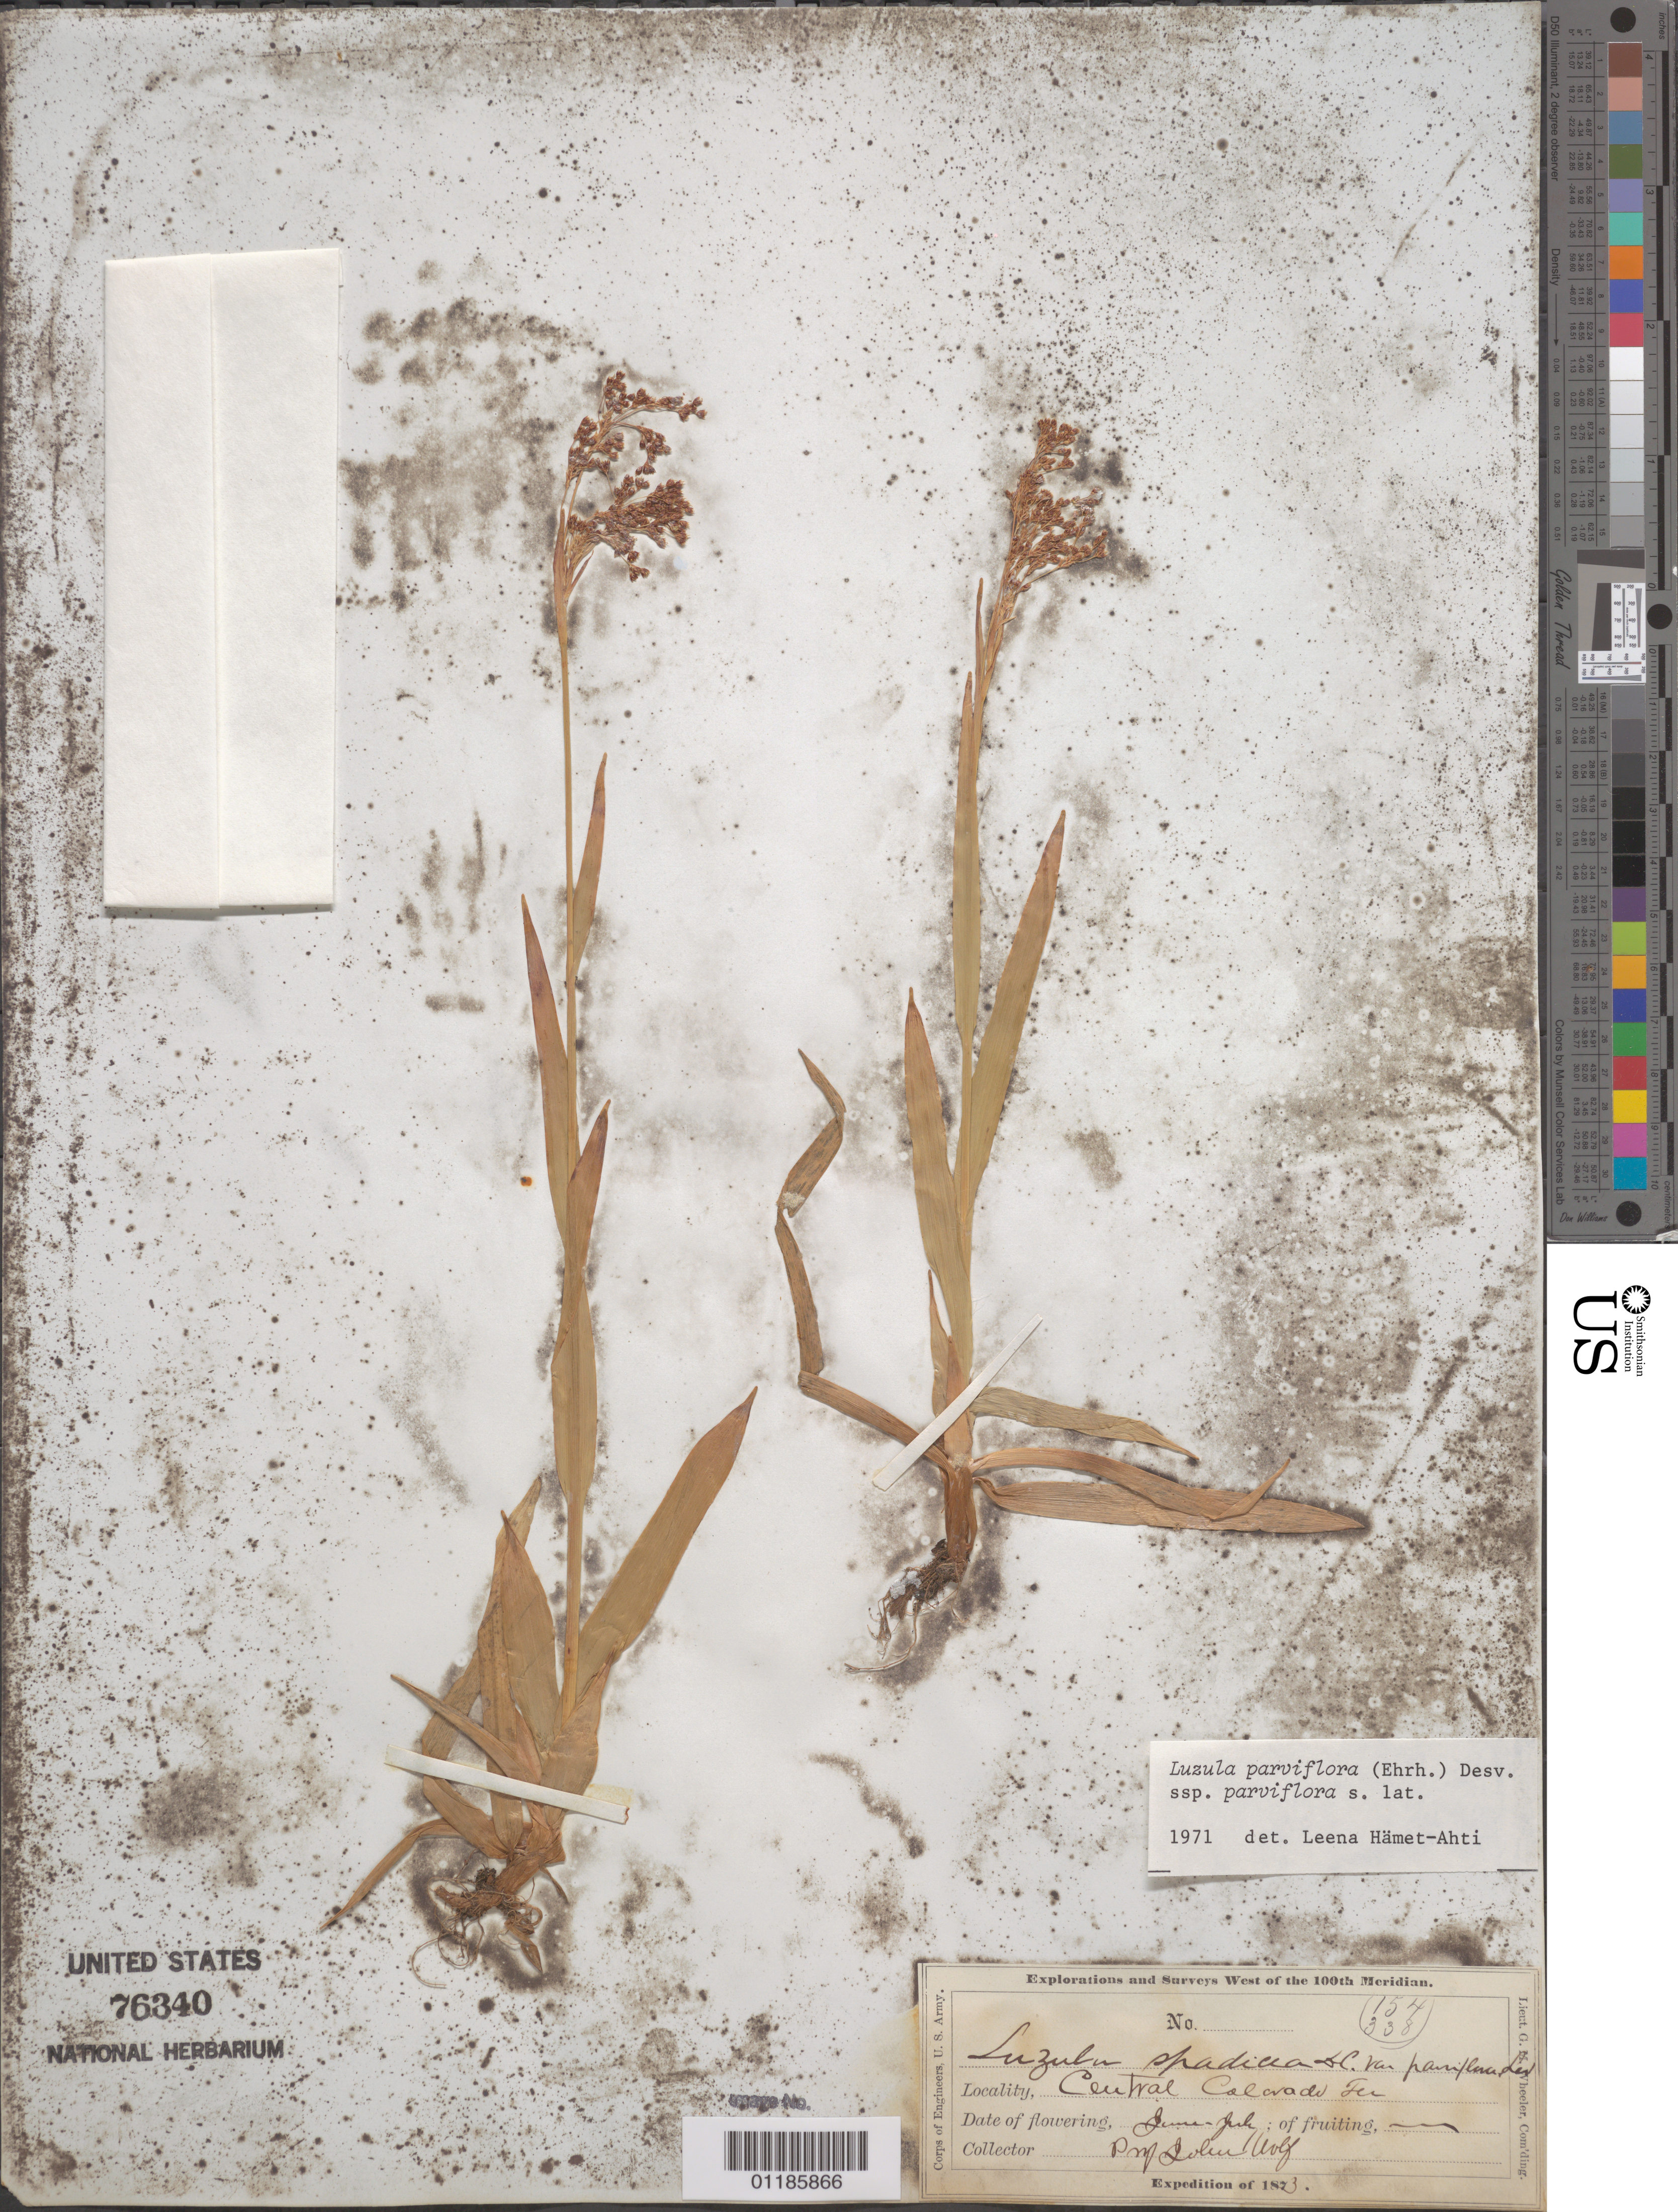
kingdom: Plantae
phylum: Tracheophyta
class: Liliopsida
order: Poales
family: Juncaceae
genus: Luzula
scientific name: Luzula parviflora subsp. parviflora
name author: (Ehrh.) Desv.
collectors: J. Wolf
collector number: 154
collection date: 1873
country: United States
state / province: Colorado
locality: Central Col. Ter.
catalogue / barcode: US 76340